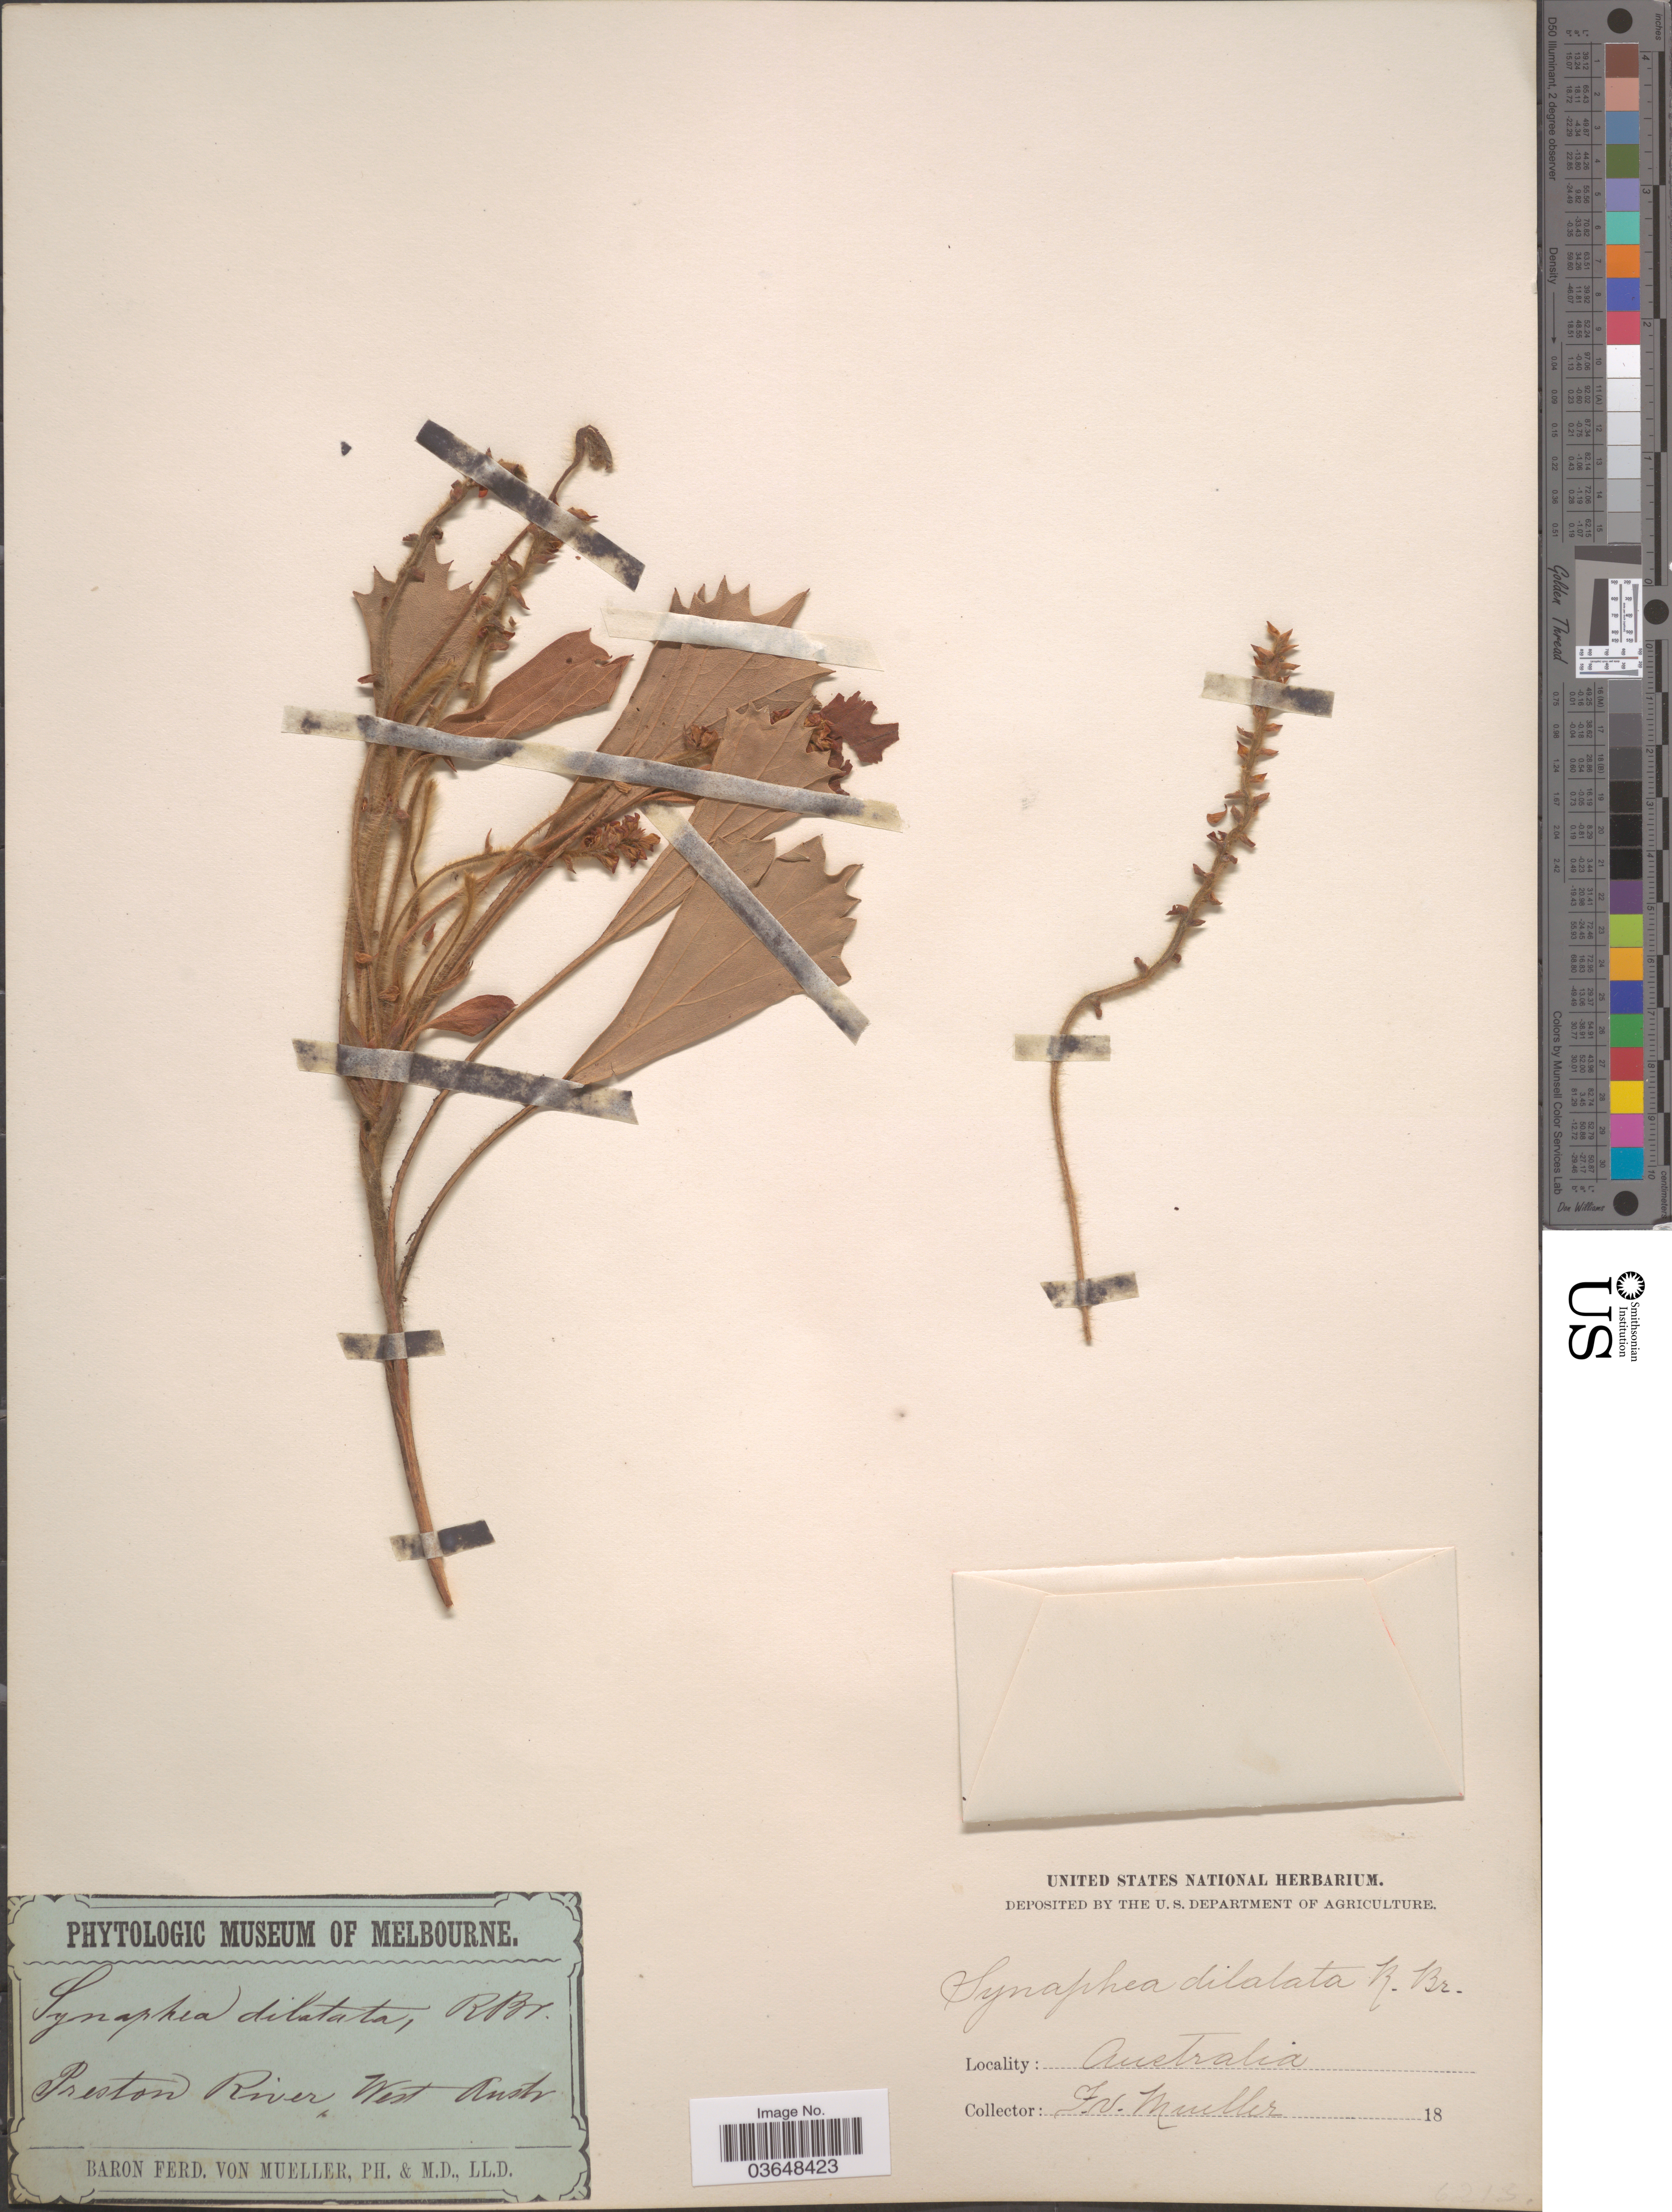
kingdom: Plantae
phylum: Tracheophyta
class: Magnoliopsida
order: Proteales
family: Proteaceae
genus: Synaphea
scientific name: Synaphea dilatata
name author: R. Br.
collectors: F. Mueller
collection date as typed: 18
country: Australia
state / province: Western Australia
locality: Preston River, West Austr.